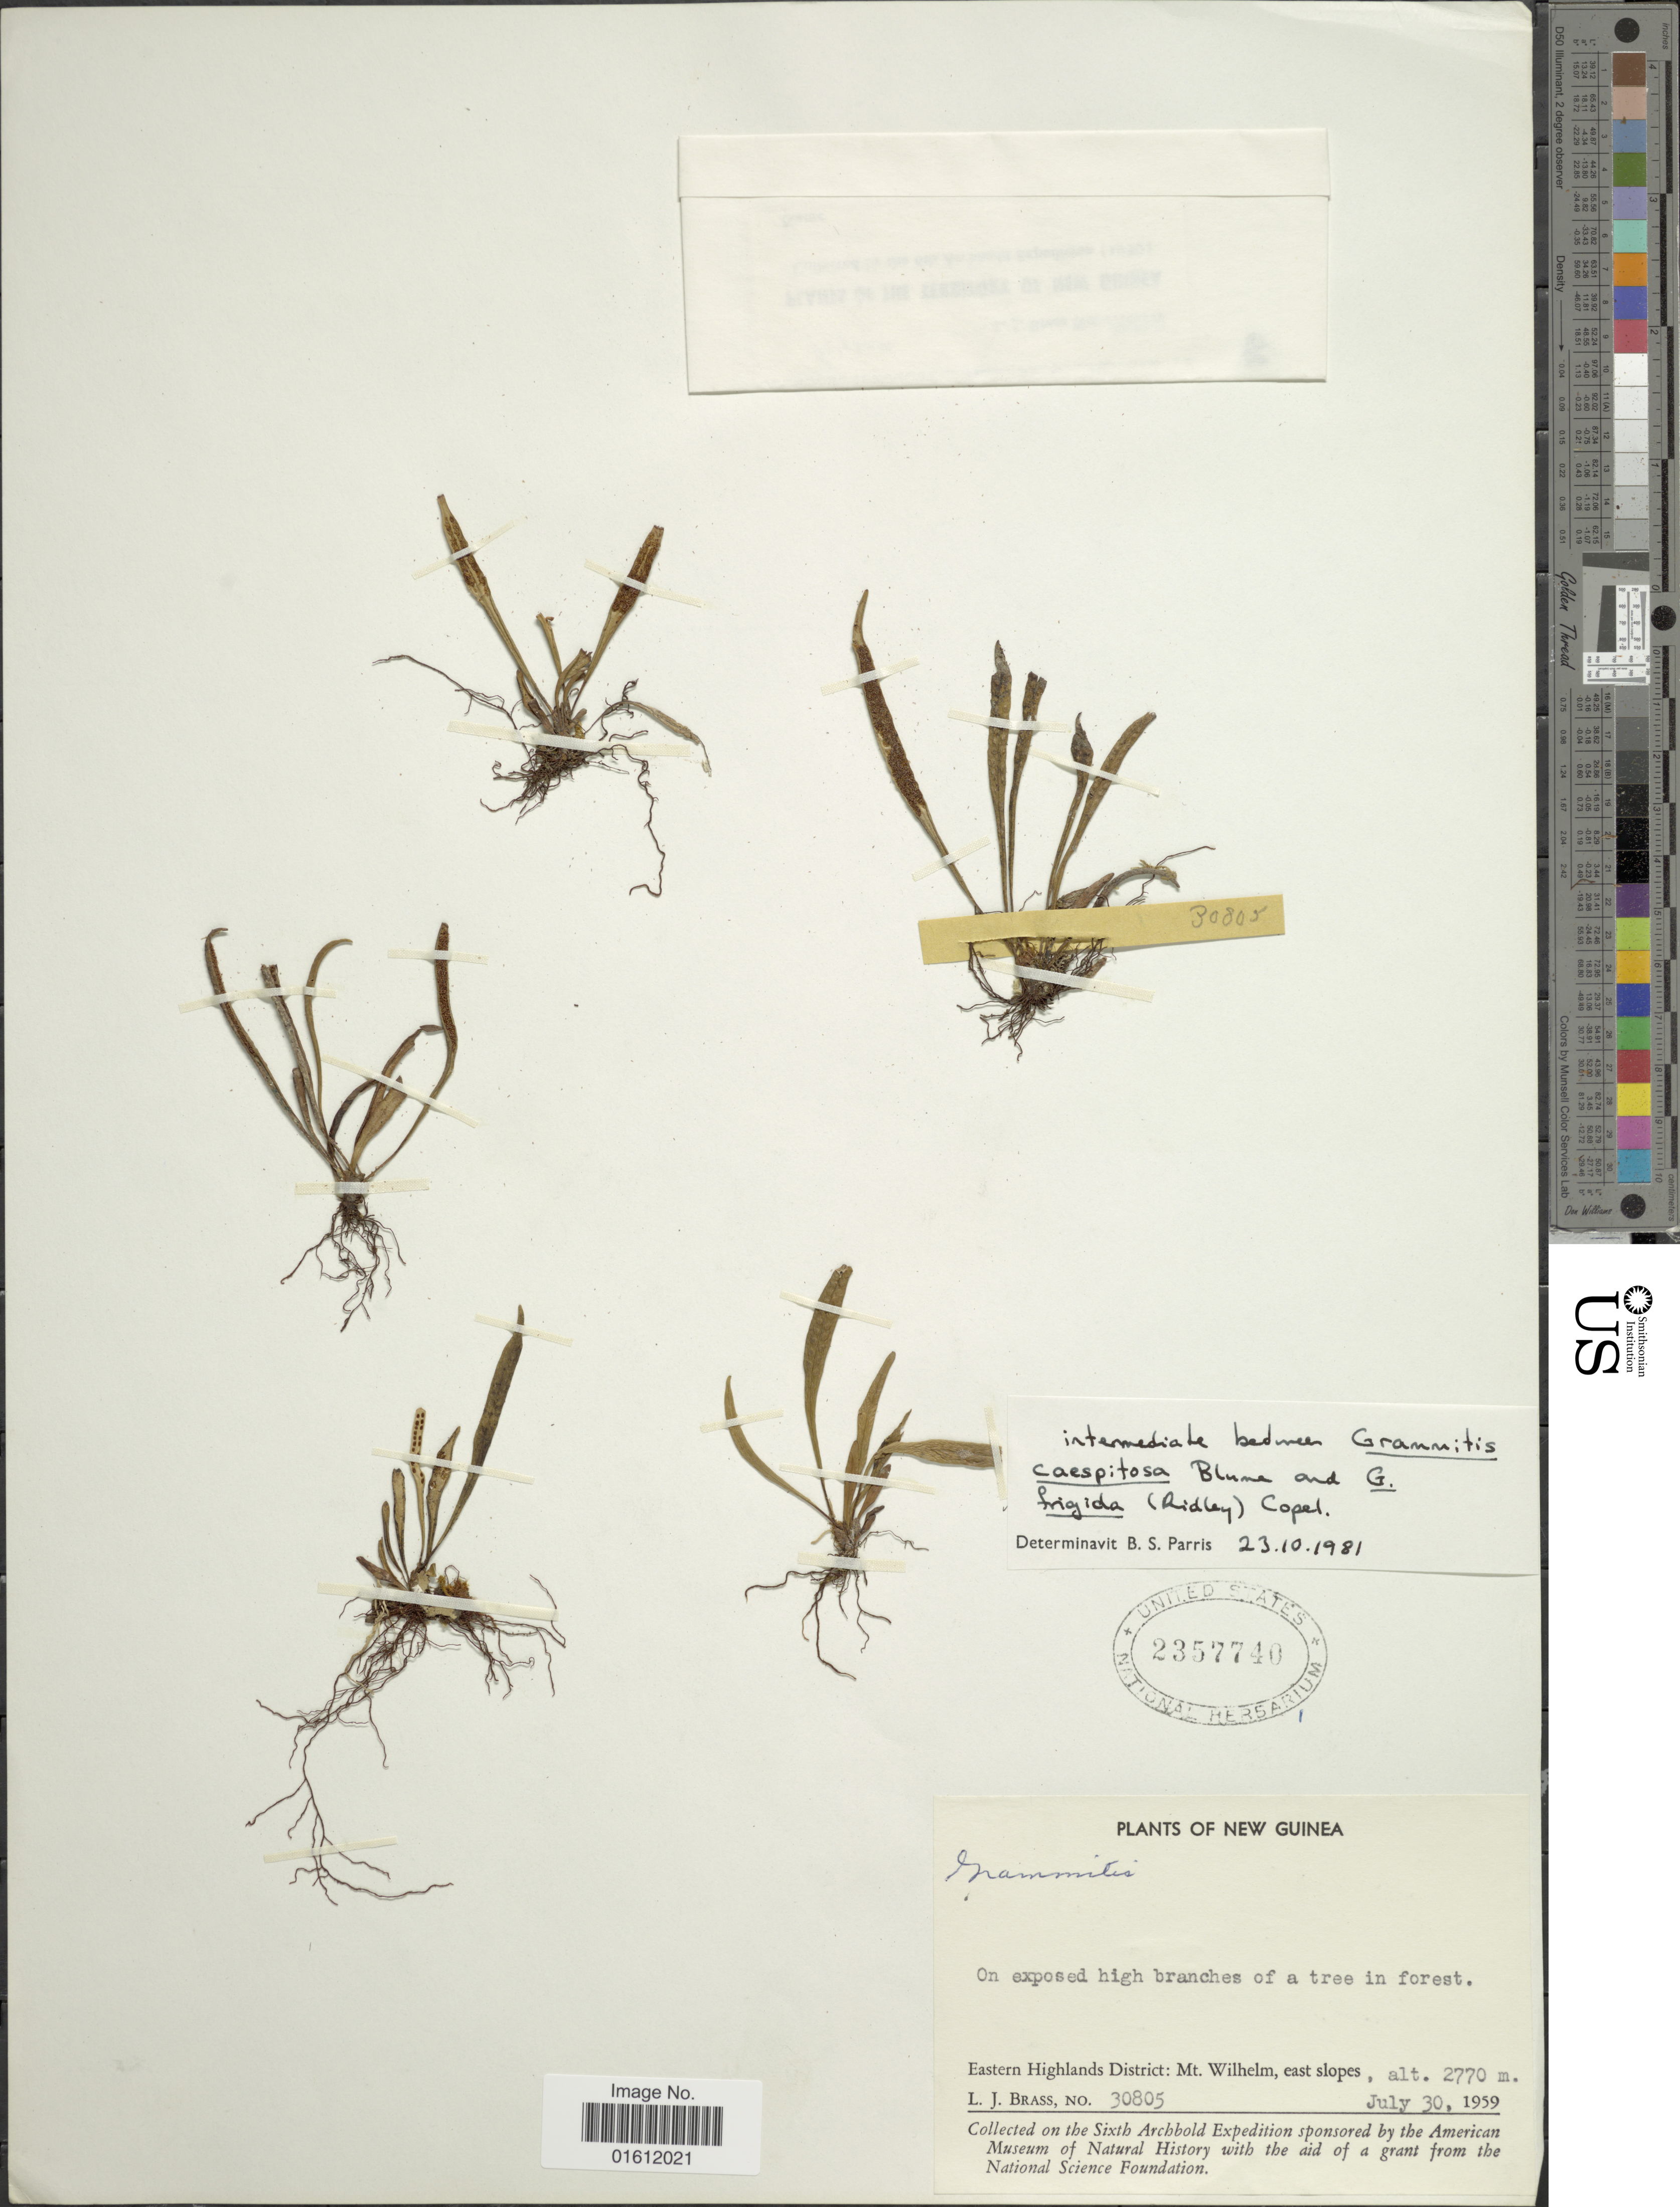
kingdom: Plantae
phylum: Tracheophyta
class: Polypodiopsida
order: Polypodiales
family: Polypodiaceae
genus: Oreogrammitis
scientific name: Oreogrammitis caespitosa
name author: (Blume) Parris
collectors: L. J. Brass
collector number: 30805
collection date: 1959-07-30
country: Papua New Guinea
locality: New Guinea, Eastern New Guinea DistrictL Mt. Wilhelm, east slopes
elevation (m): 2770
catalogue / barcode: US 2357740